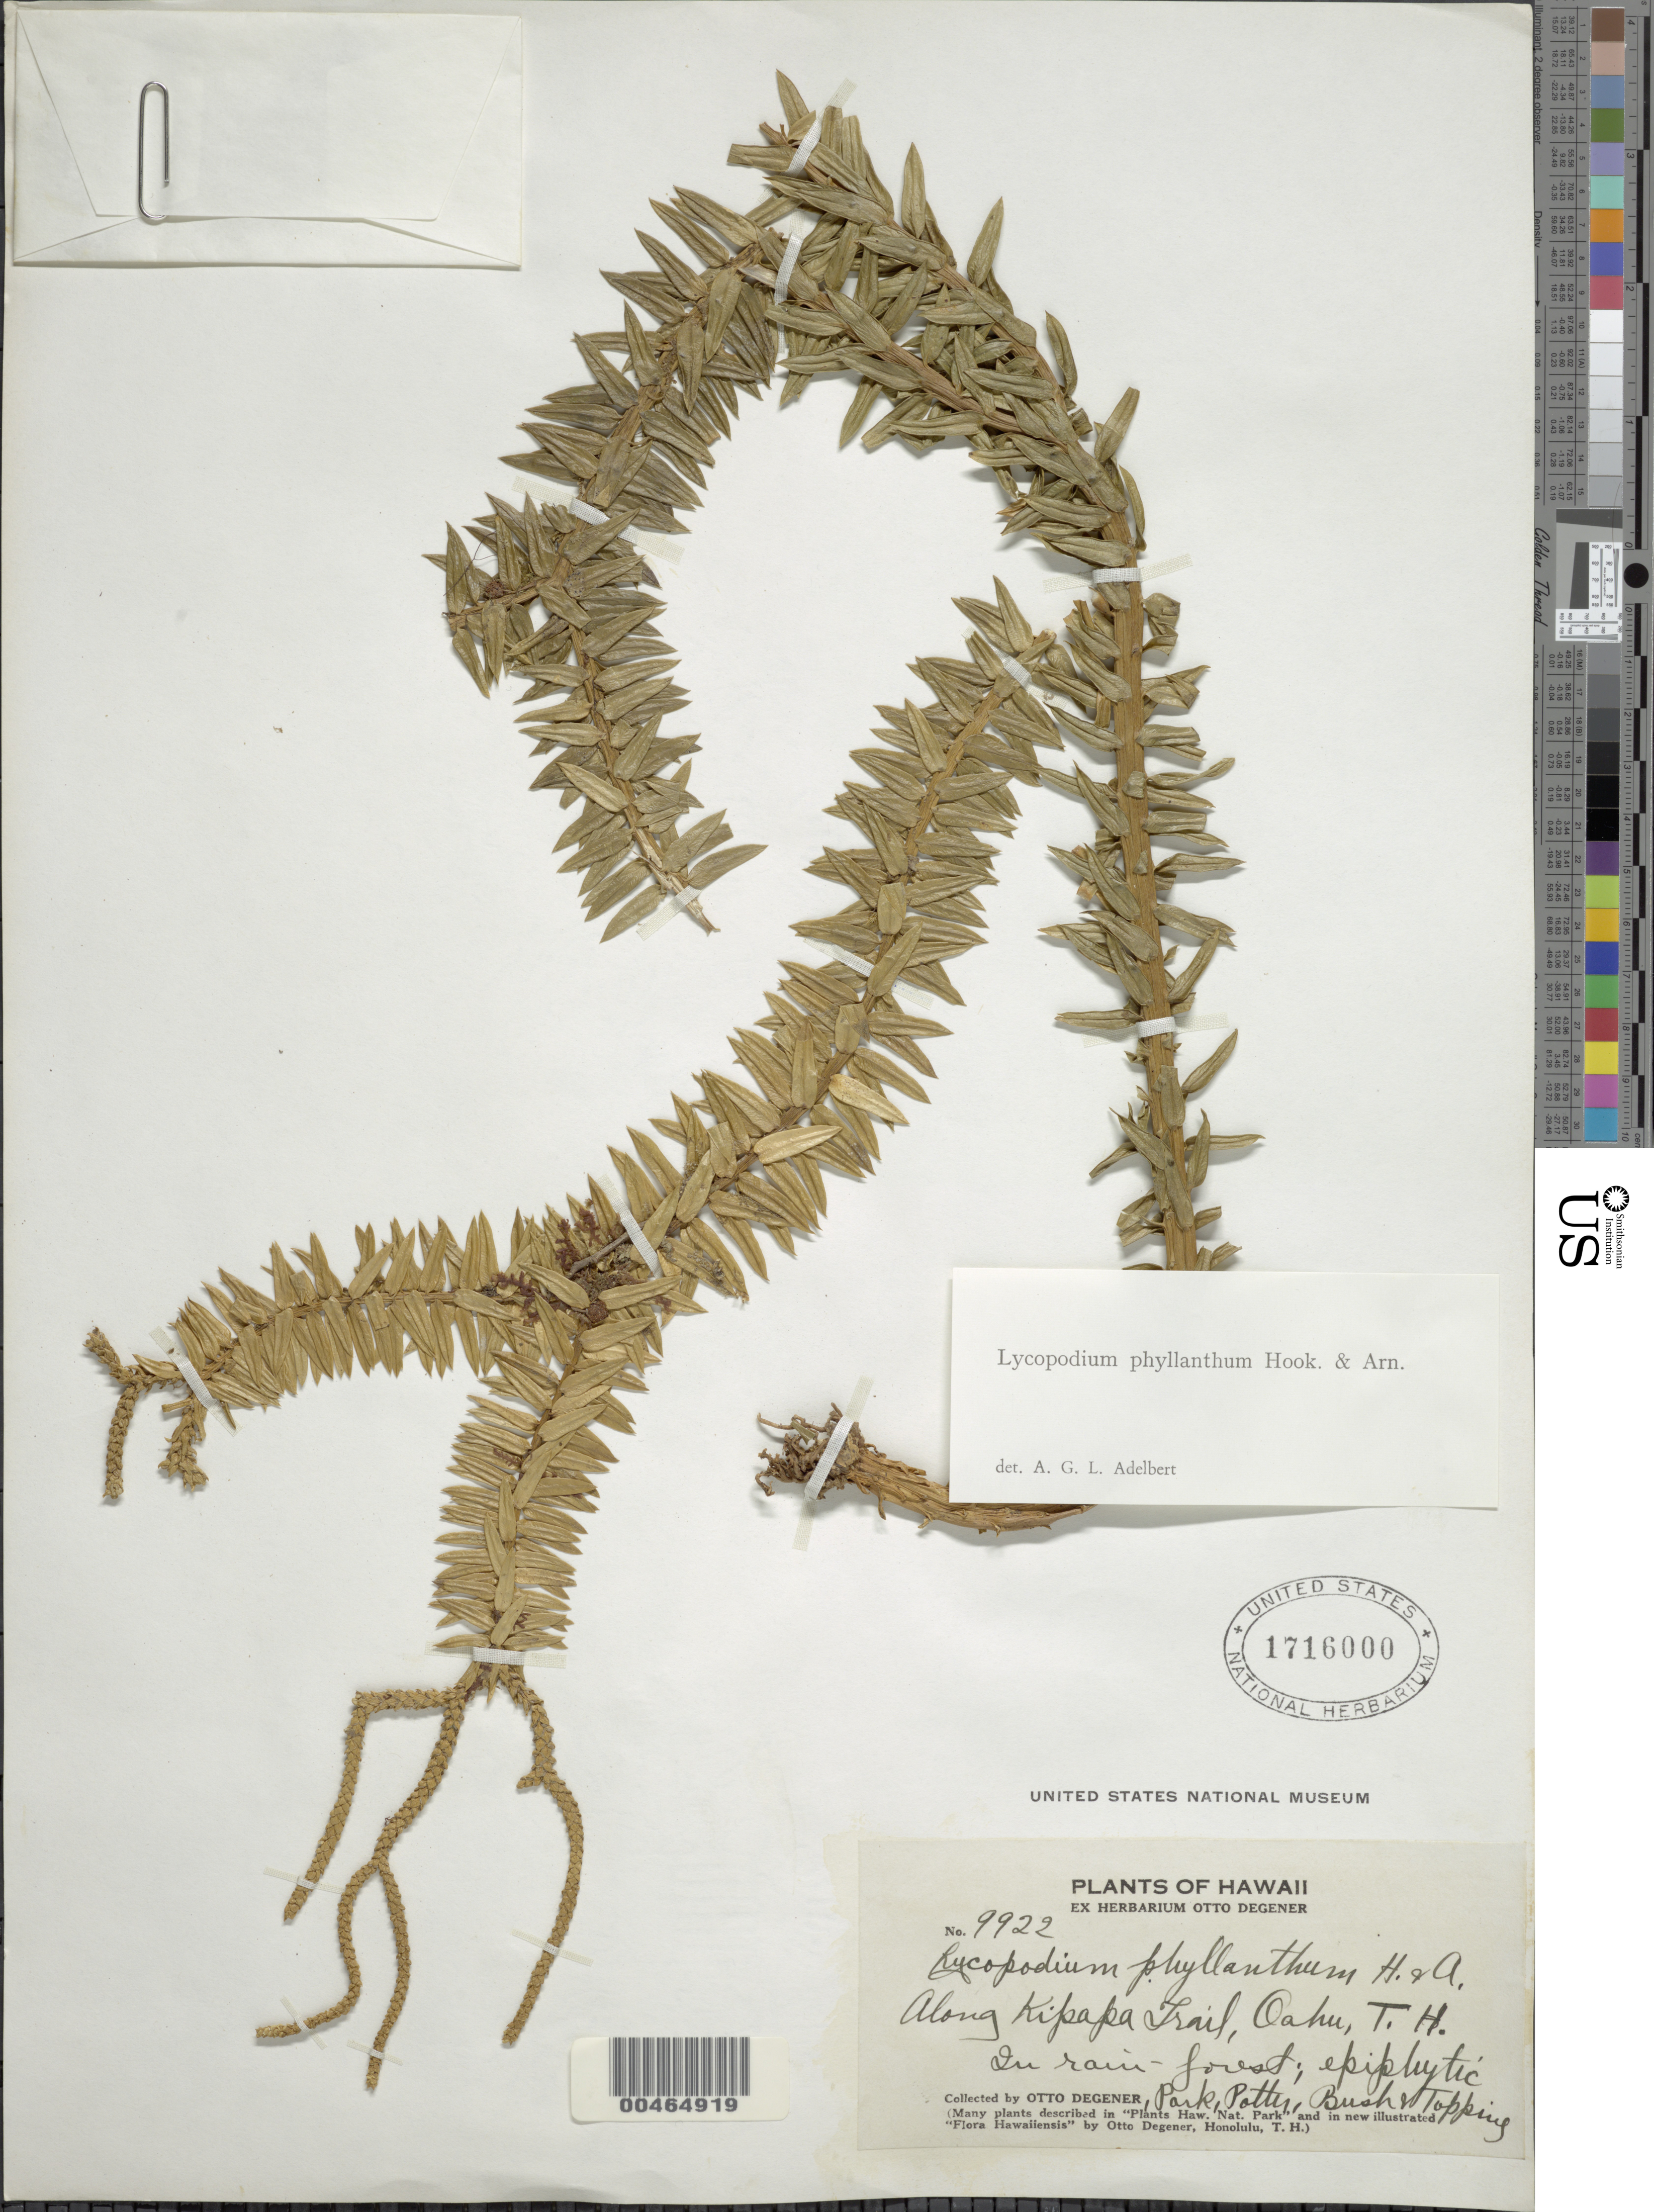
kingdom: Plantae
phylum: Tracheophyta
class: Lycopodiopsida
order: Lycopodiales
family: Lycopodiaceae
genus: Phlegmariurus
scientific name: Phlegmariurus phyllanthus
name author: (Hook. & Arn.) R.D. Dixit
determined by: Field, A. R.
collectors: O. Degener, Park, Potter, B. F. Bush & D. L. Topping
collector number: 9922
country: United States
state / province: Hawaii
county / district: Honolulu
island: Oahu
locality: Along Kipapa Trail, Oahu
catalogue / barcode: US 1716000